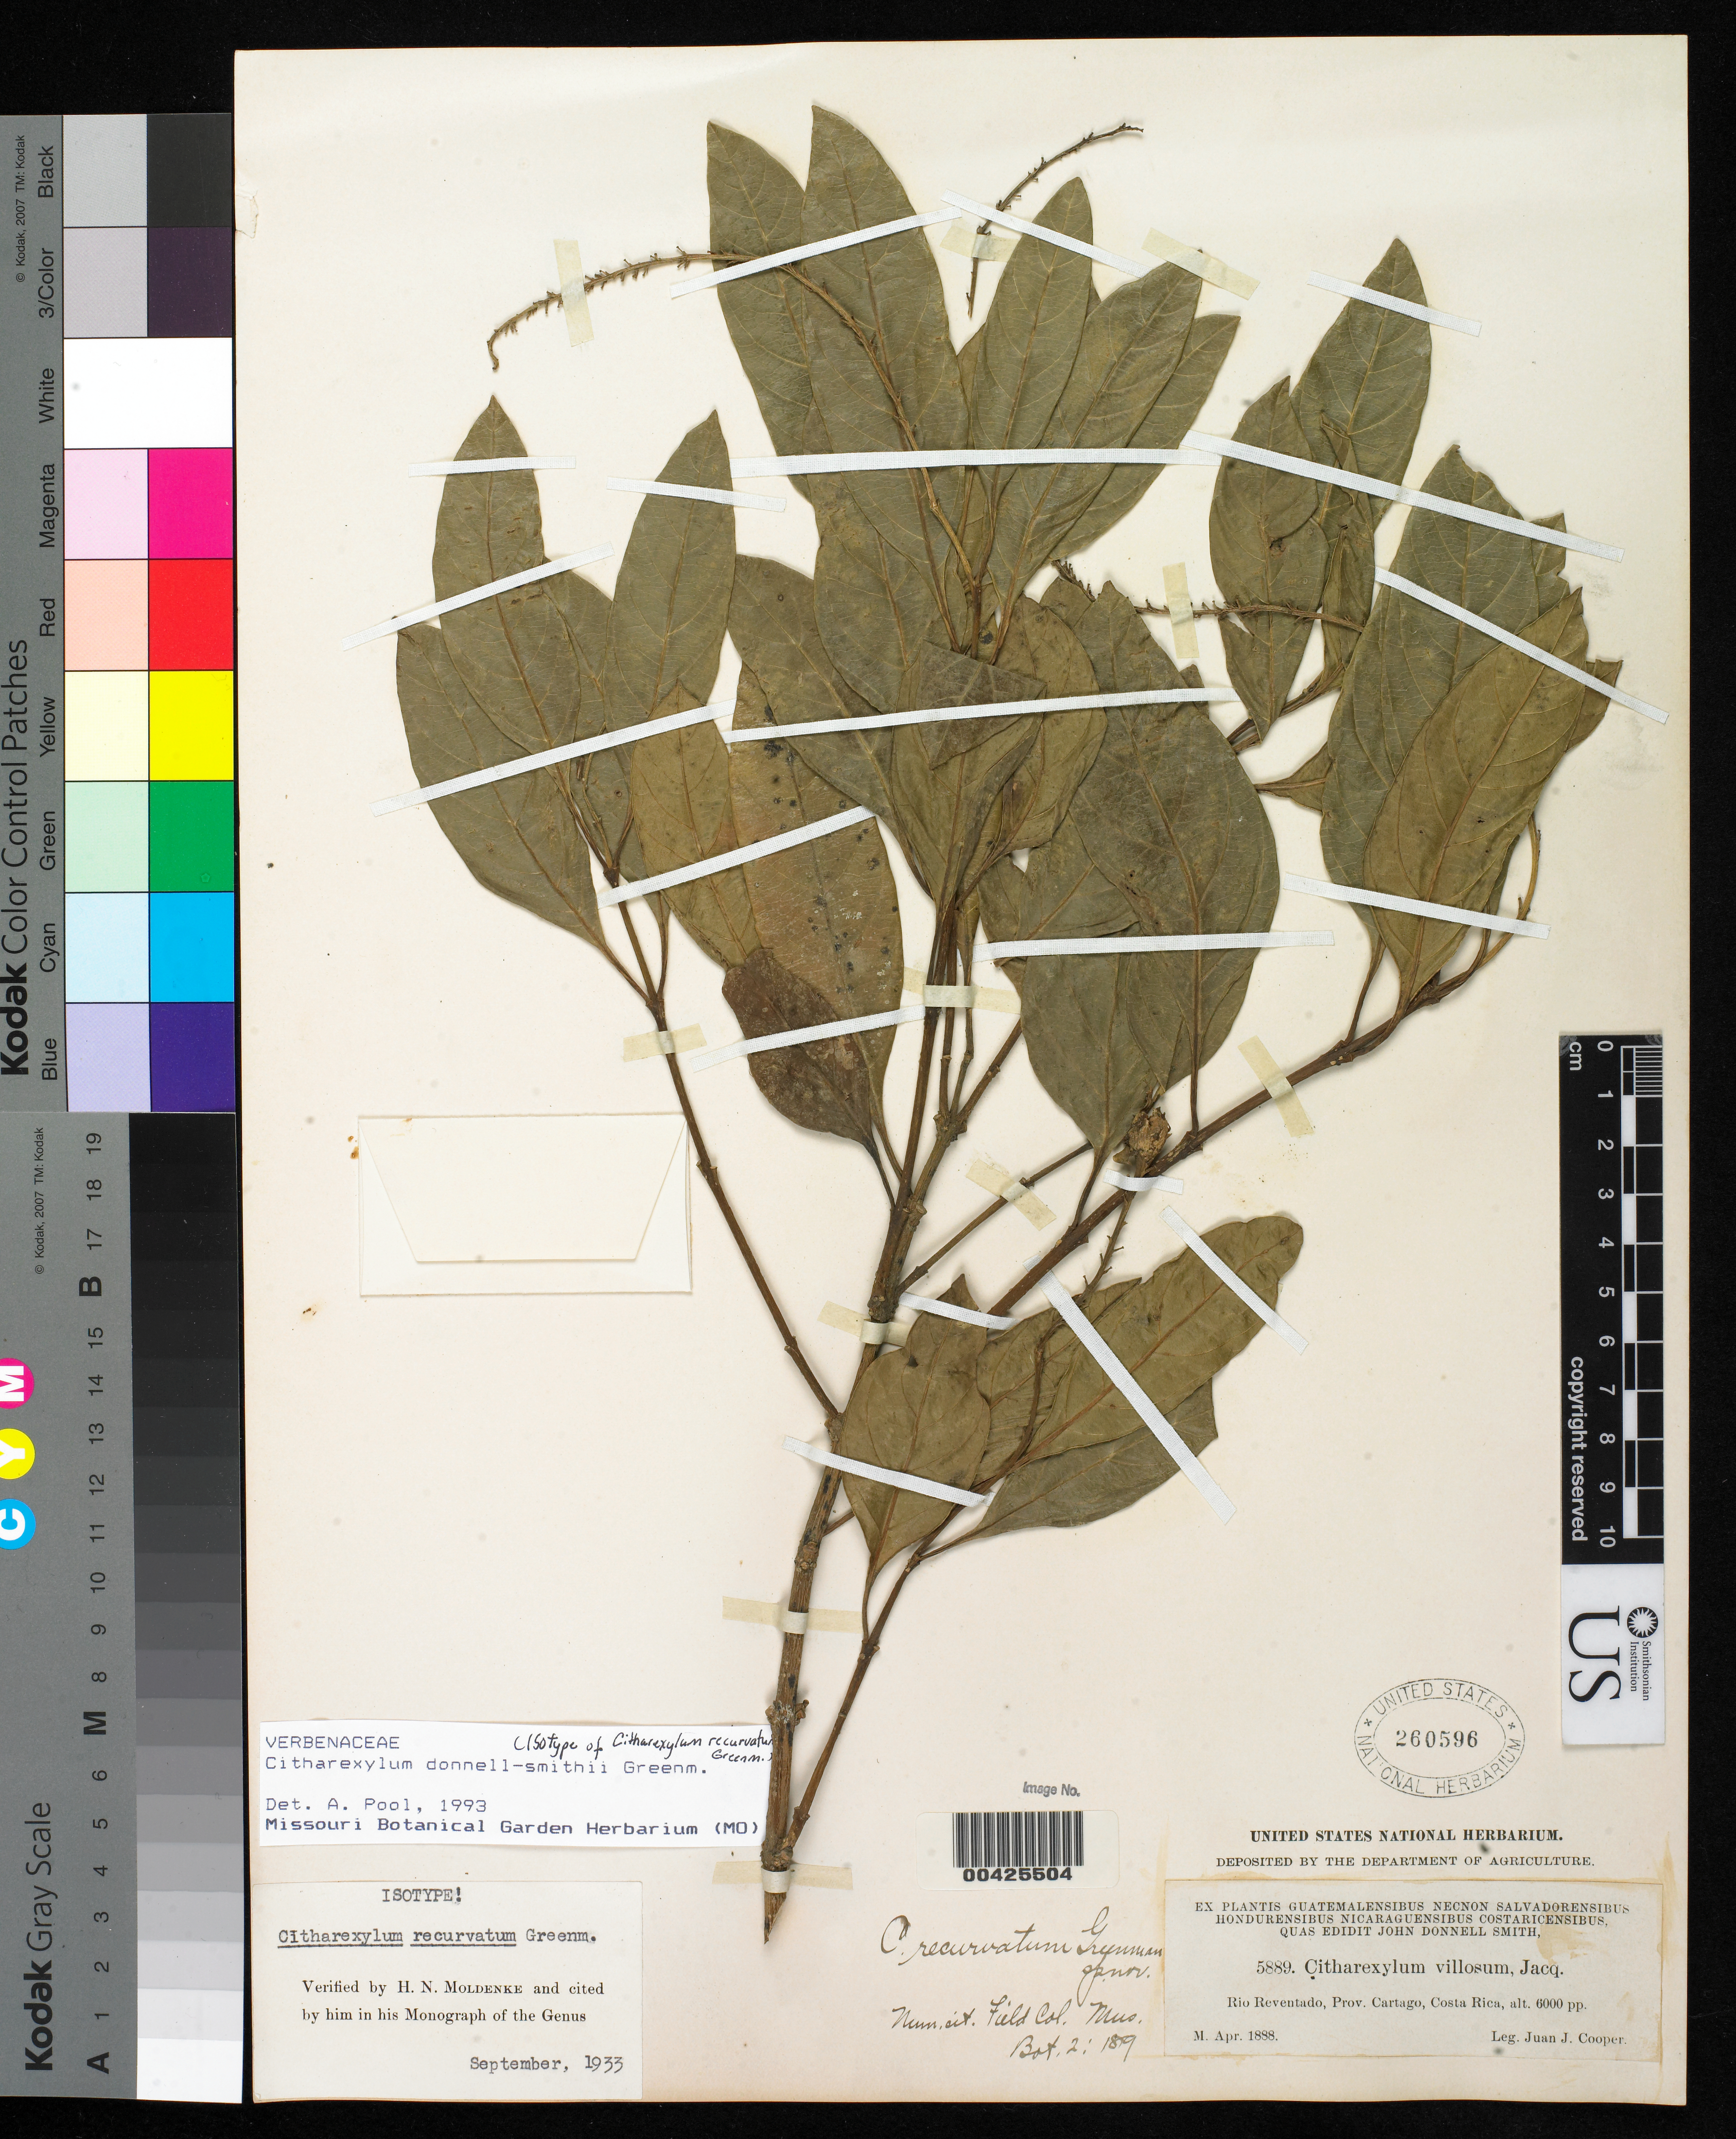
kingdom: Plantae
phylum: Tracheophyta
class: Magnoliopsida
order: Lamiales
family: Verbenaceae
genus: Citharexylum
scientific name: Citharexylum recurvatum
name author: Greenm.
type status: Isosyntype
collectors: J. J. Cooper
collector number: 5889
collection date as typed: Apr 1888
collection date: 1888-04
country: Costa Rica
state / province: Cartago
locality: Rio Reventado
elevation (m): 1830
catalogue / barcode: US 260596